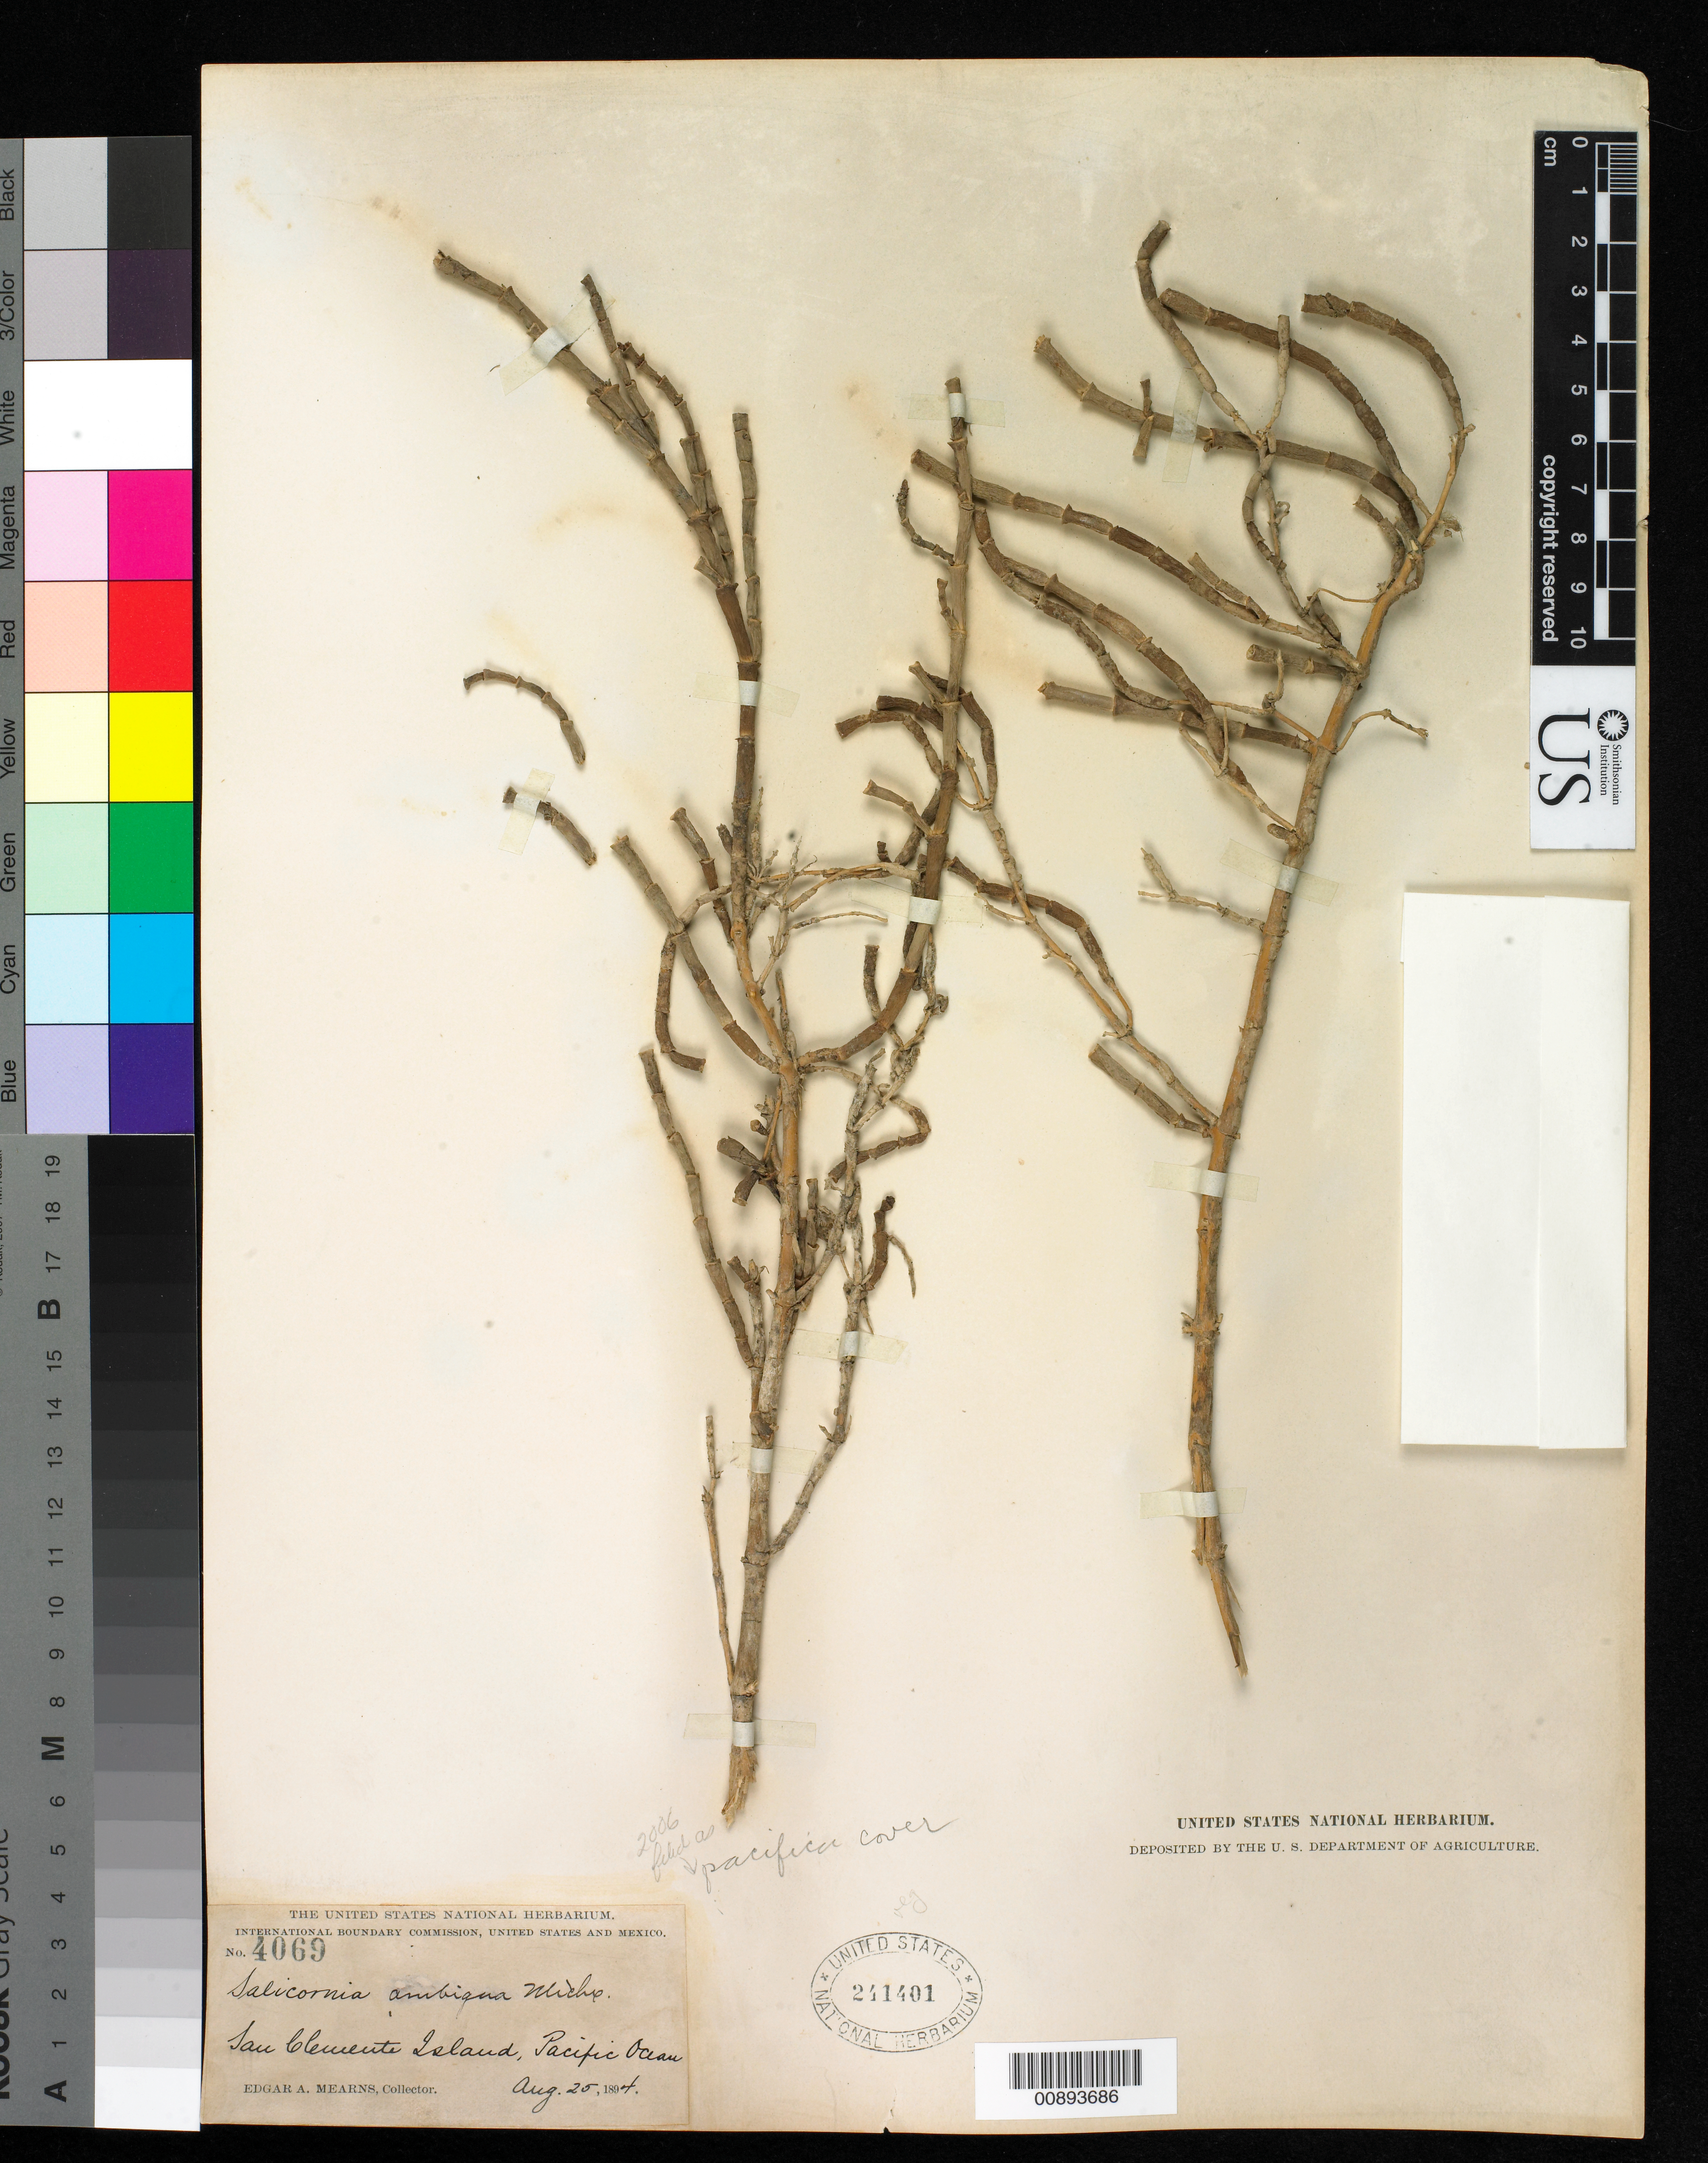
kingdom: Plantae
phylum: Tracheophyta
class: Magnoliopsida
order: Caryophyllales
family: Amaranthaceae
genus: Salicornia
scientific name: Salicornia pacifica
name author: Standl.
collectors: E. A. Mearns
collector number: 4069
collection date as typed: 25 Aug 1894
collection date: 1894-08-25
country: United States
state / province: California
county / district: Los Angeles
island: San Clemente I.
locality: San Clemente Island, Pacific ocean.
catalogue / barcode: US 241401